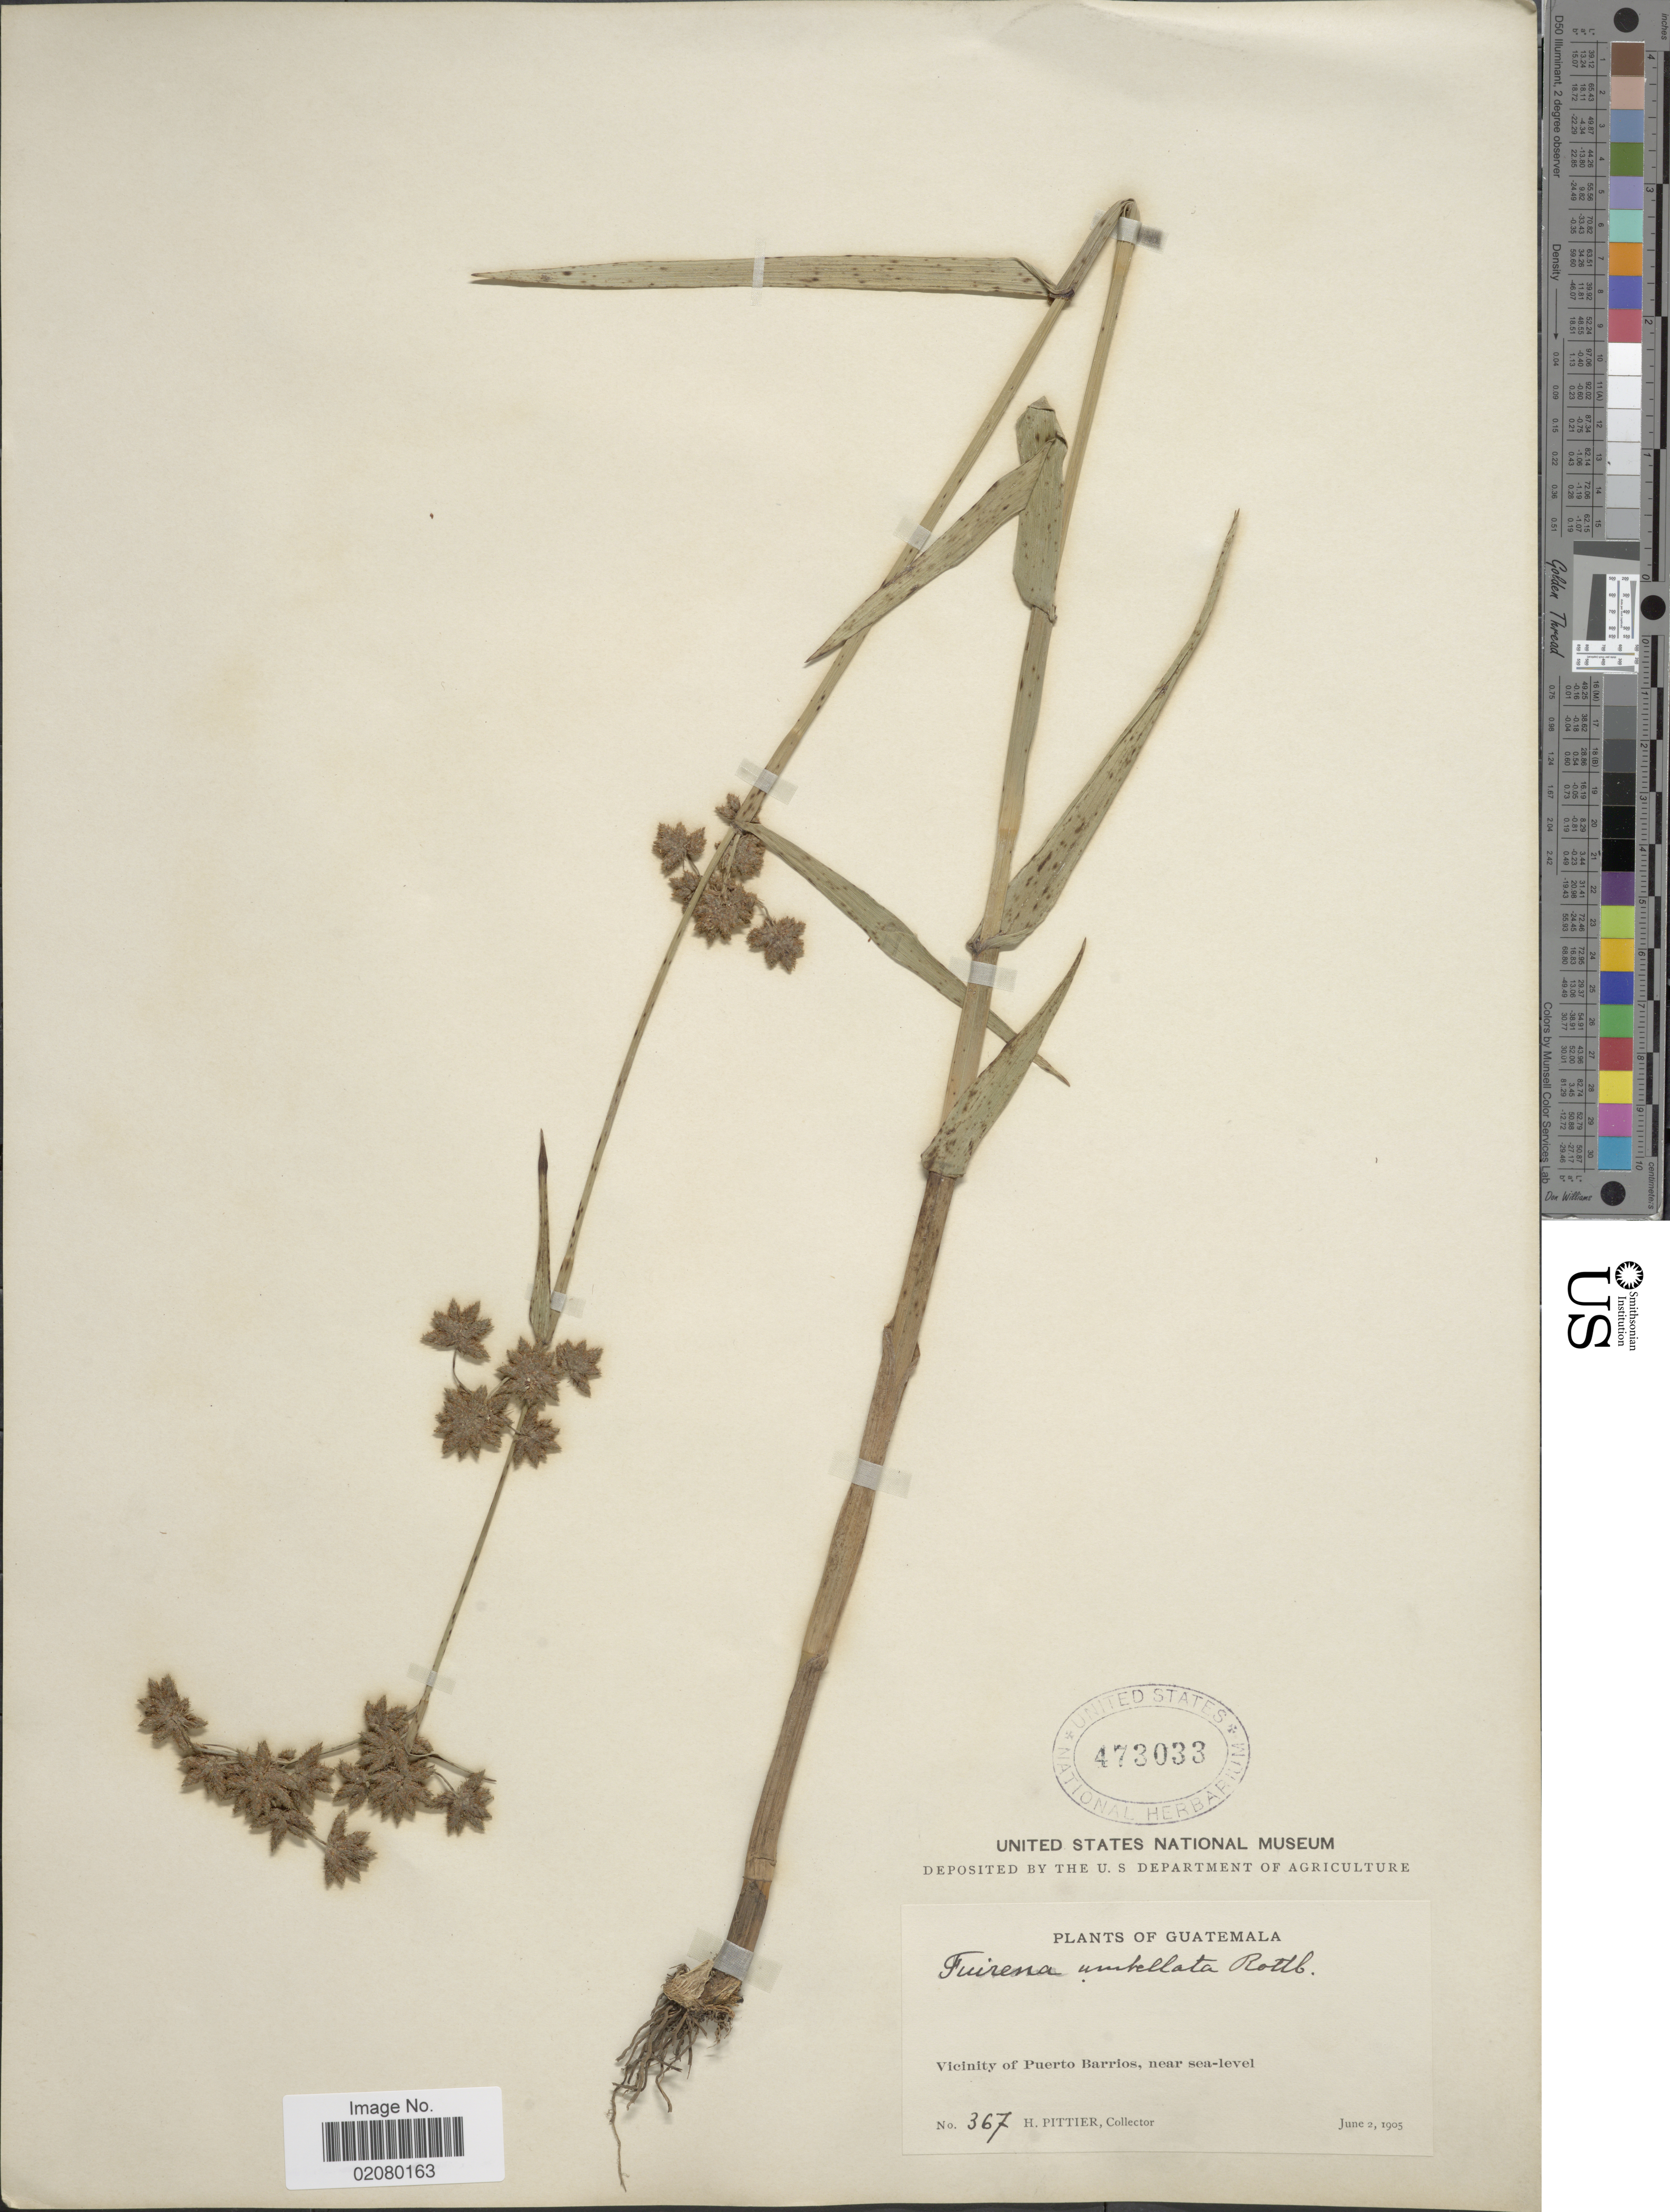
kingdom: Plantae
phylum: Tracheophyta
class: Liliopsida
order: Poales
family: Cyperaceae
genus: Fuirena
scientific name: Fuirena umbellata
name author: Rottb.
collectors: H. F. Pittier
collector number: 367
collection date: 1905-06-02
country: Guatemala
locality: Vicinity of Puerto Barrios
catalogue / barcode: US 473033